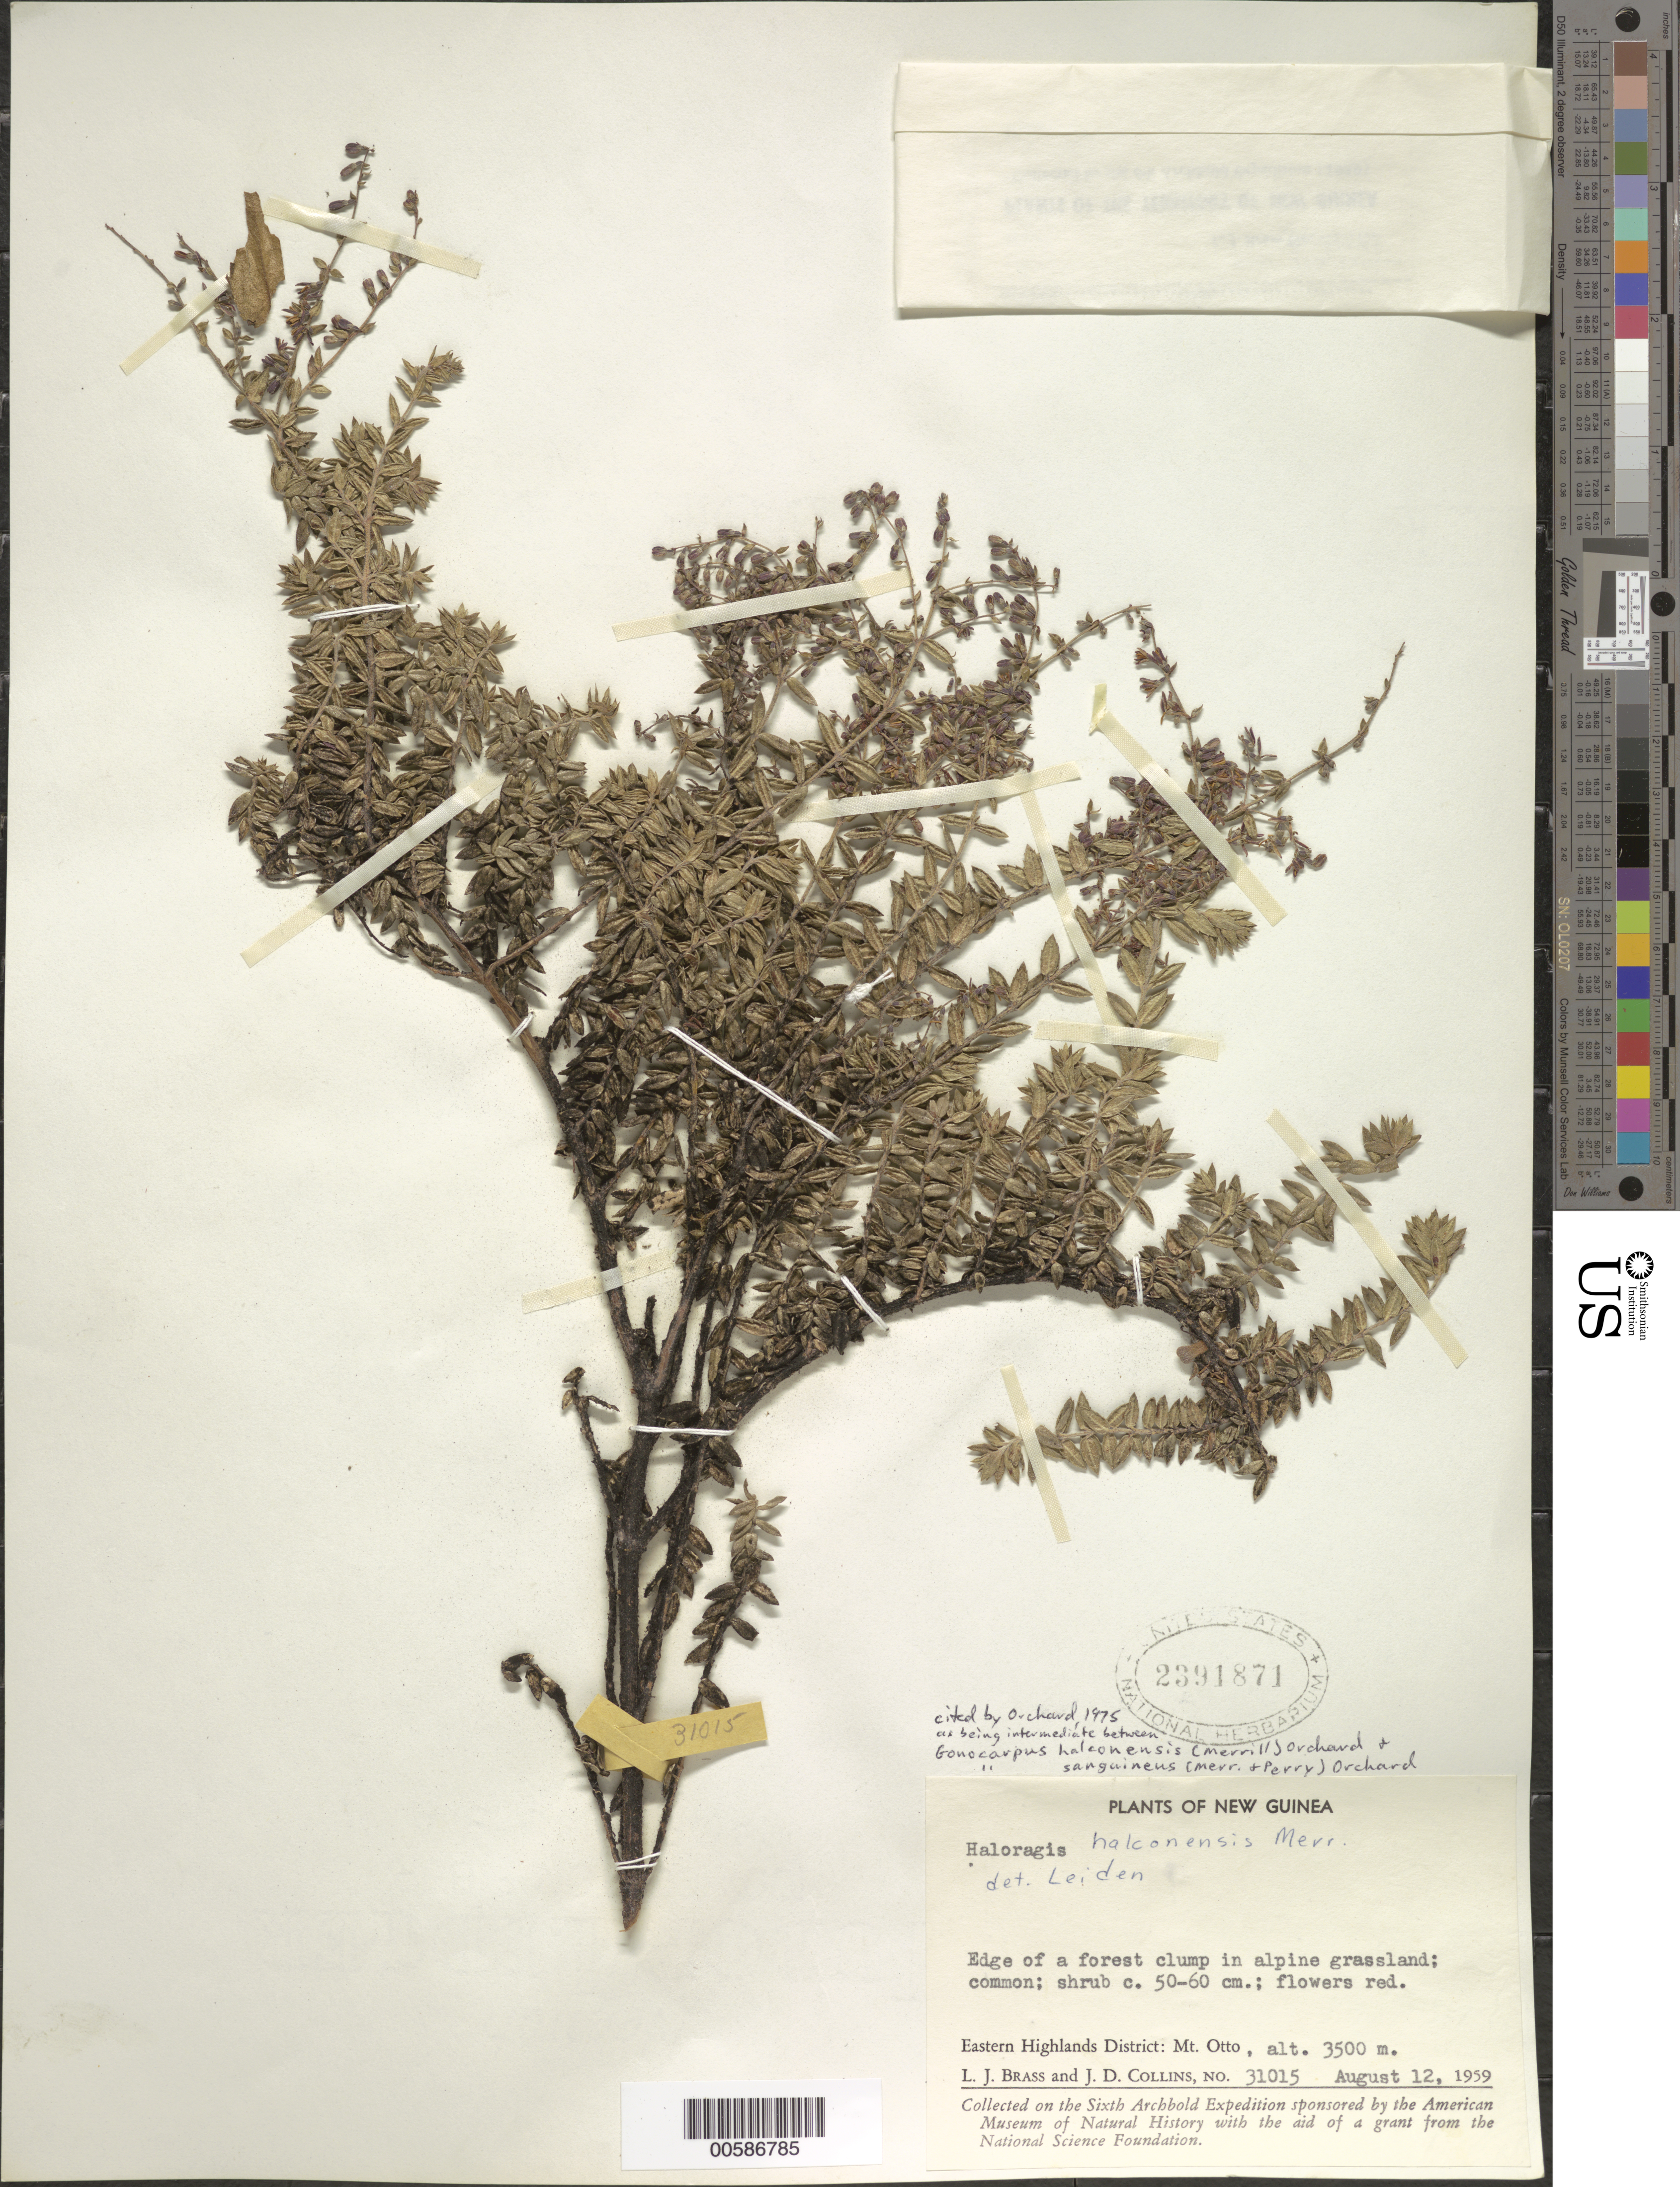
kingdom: Plantae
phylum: Tracheophyta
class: Magnoliopsida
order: Saxifragales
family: Haloragaceae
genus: Gonocarpus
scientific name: Gonocarpus halconensis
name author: (Merr.) Orchard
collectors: L. J. Brass & J. Collins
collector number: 31015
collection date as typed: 12 Aug 1959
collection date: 1959-08-12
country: Papua New Guinea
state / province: Eastern Highlands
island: New Guinea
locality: Mt. Otto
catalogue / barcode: US 2391871